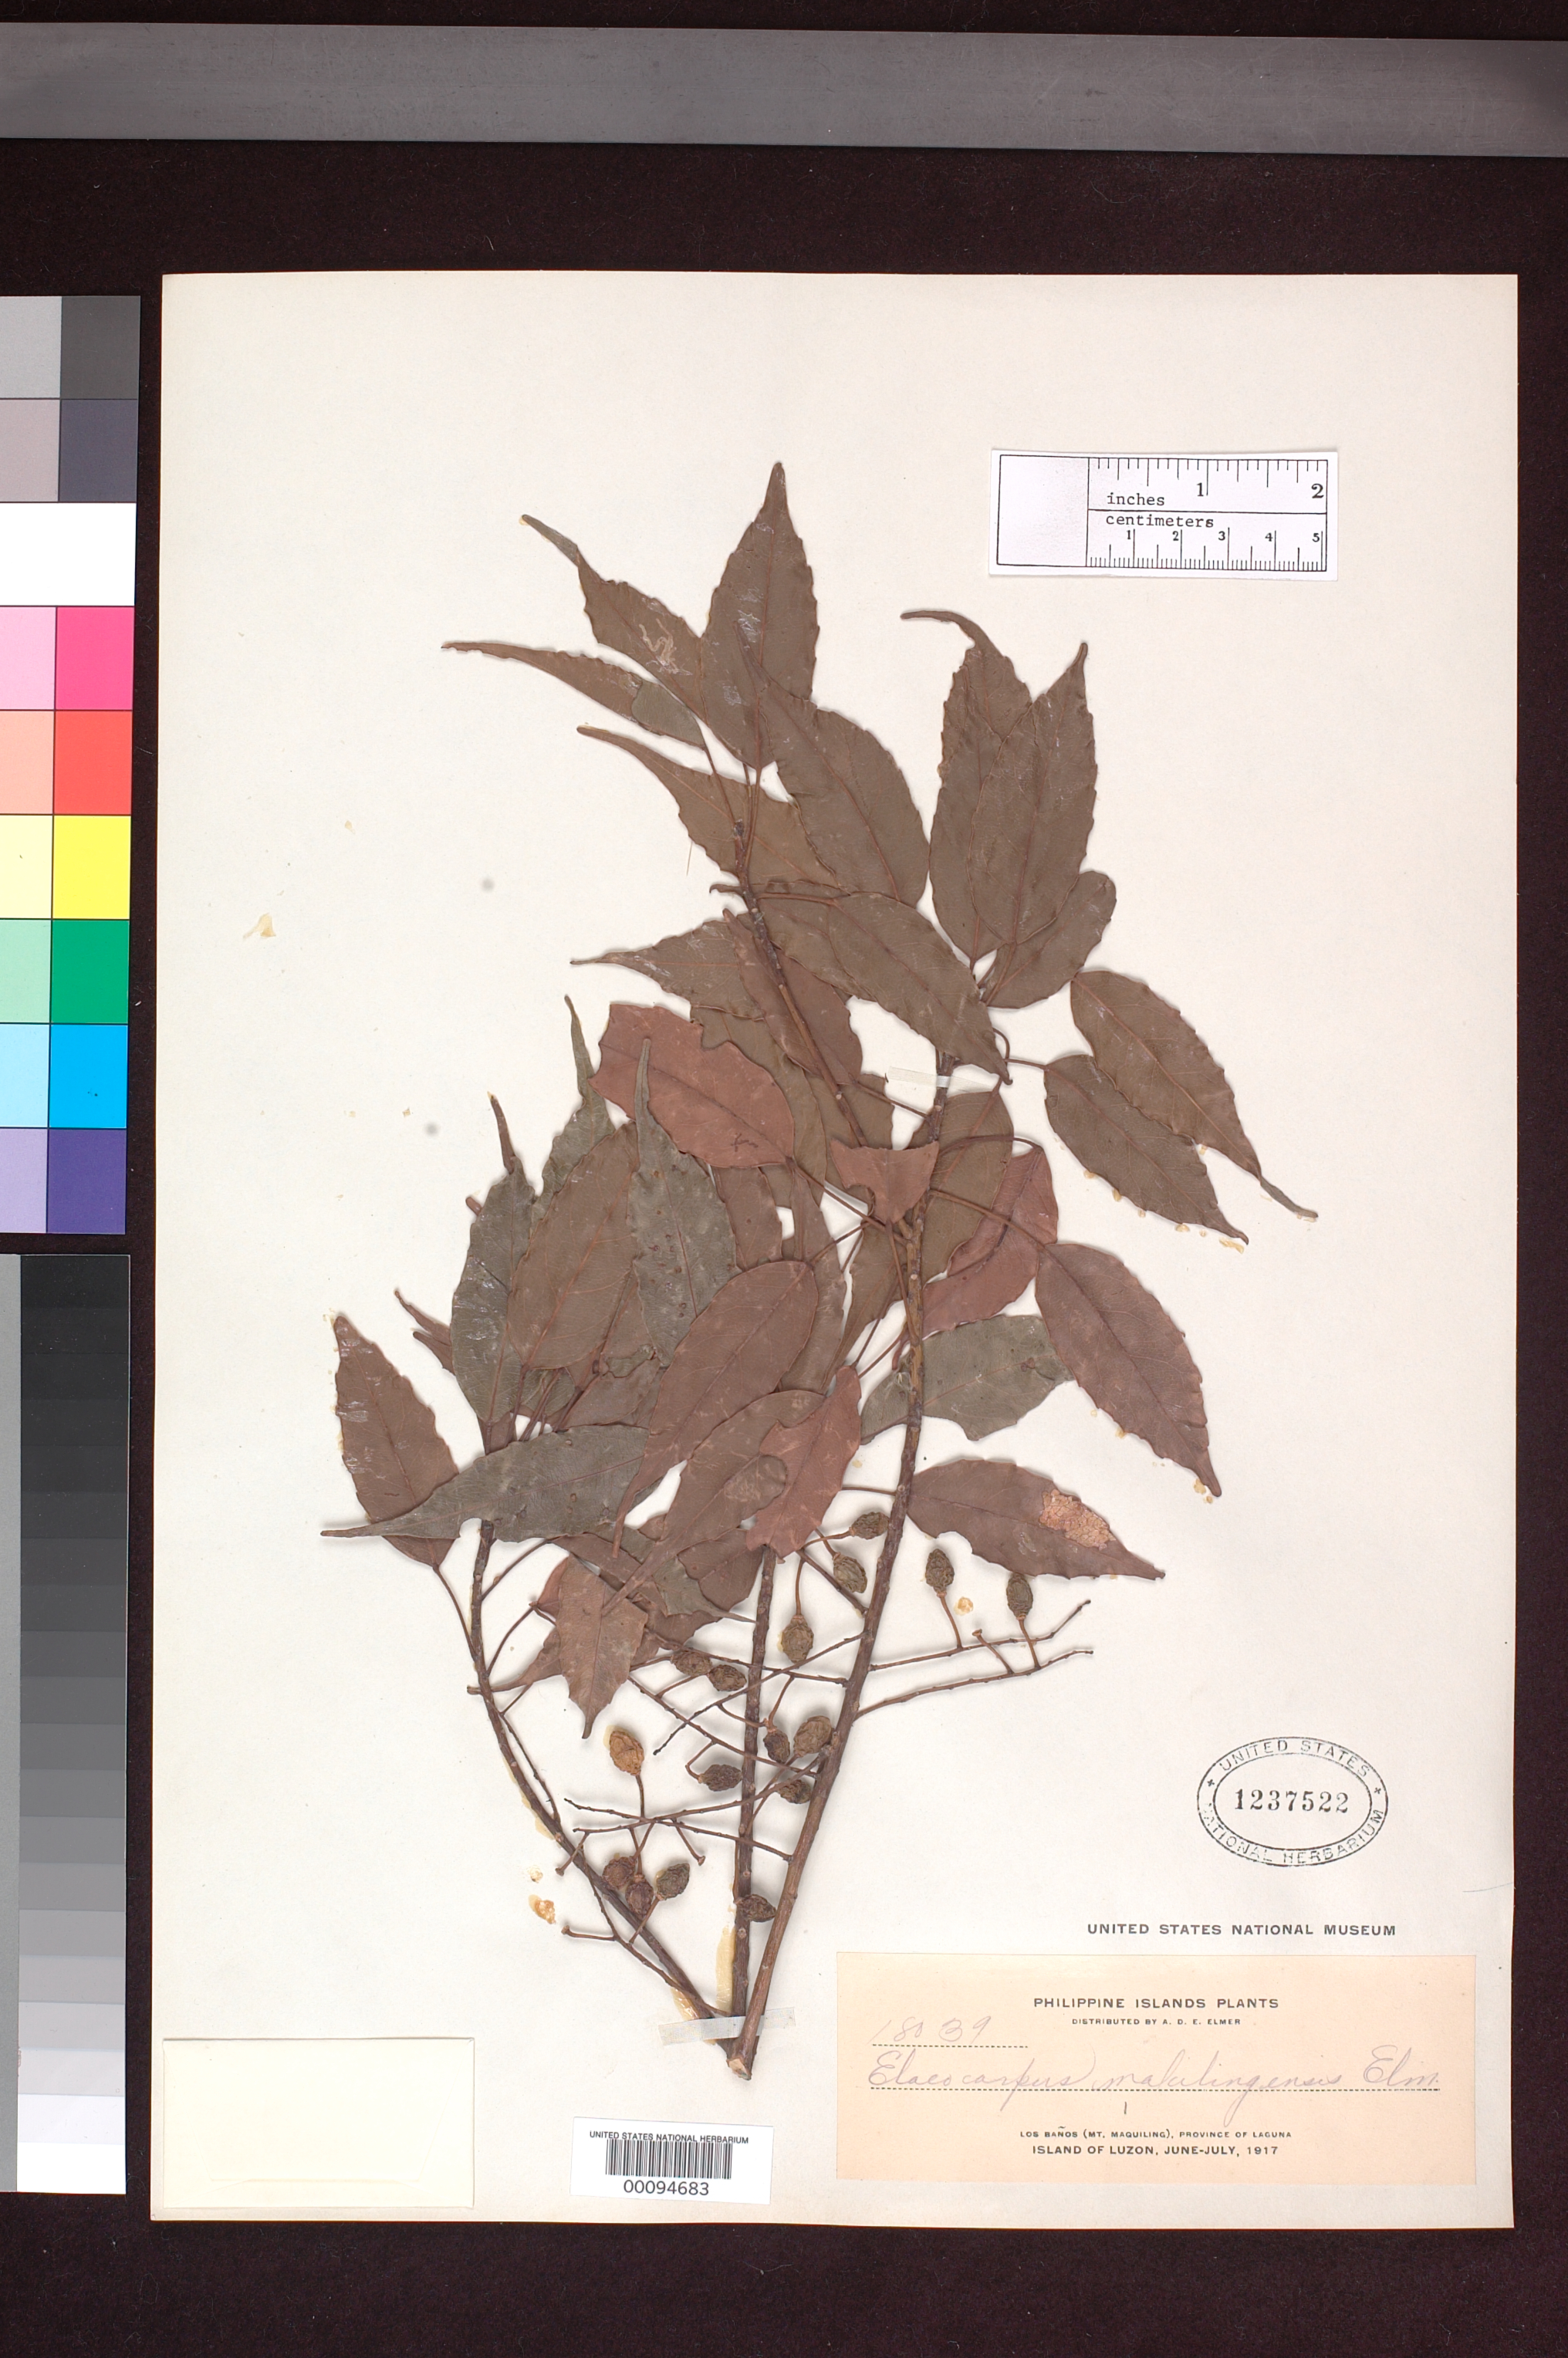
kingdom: Plantae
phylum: Tracheophyta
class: Magnoliopsida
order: Oxalidales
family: Elaeocarpaceae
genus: Elaeocarpus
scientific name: Elaeocarpus maquilingensis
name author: Elmer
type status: Isotype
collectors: A. D. E. Elmer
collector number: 18039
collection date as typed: Jun 1917 to -- Jul 1917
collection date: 1917-06/1917-07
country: Philippines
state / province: Calabarzon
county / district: Laguna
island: Luzon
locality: Los Banos, (Mt. Maquiling).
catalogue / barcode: US 1237522